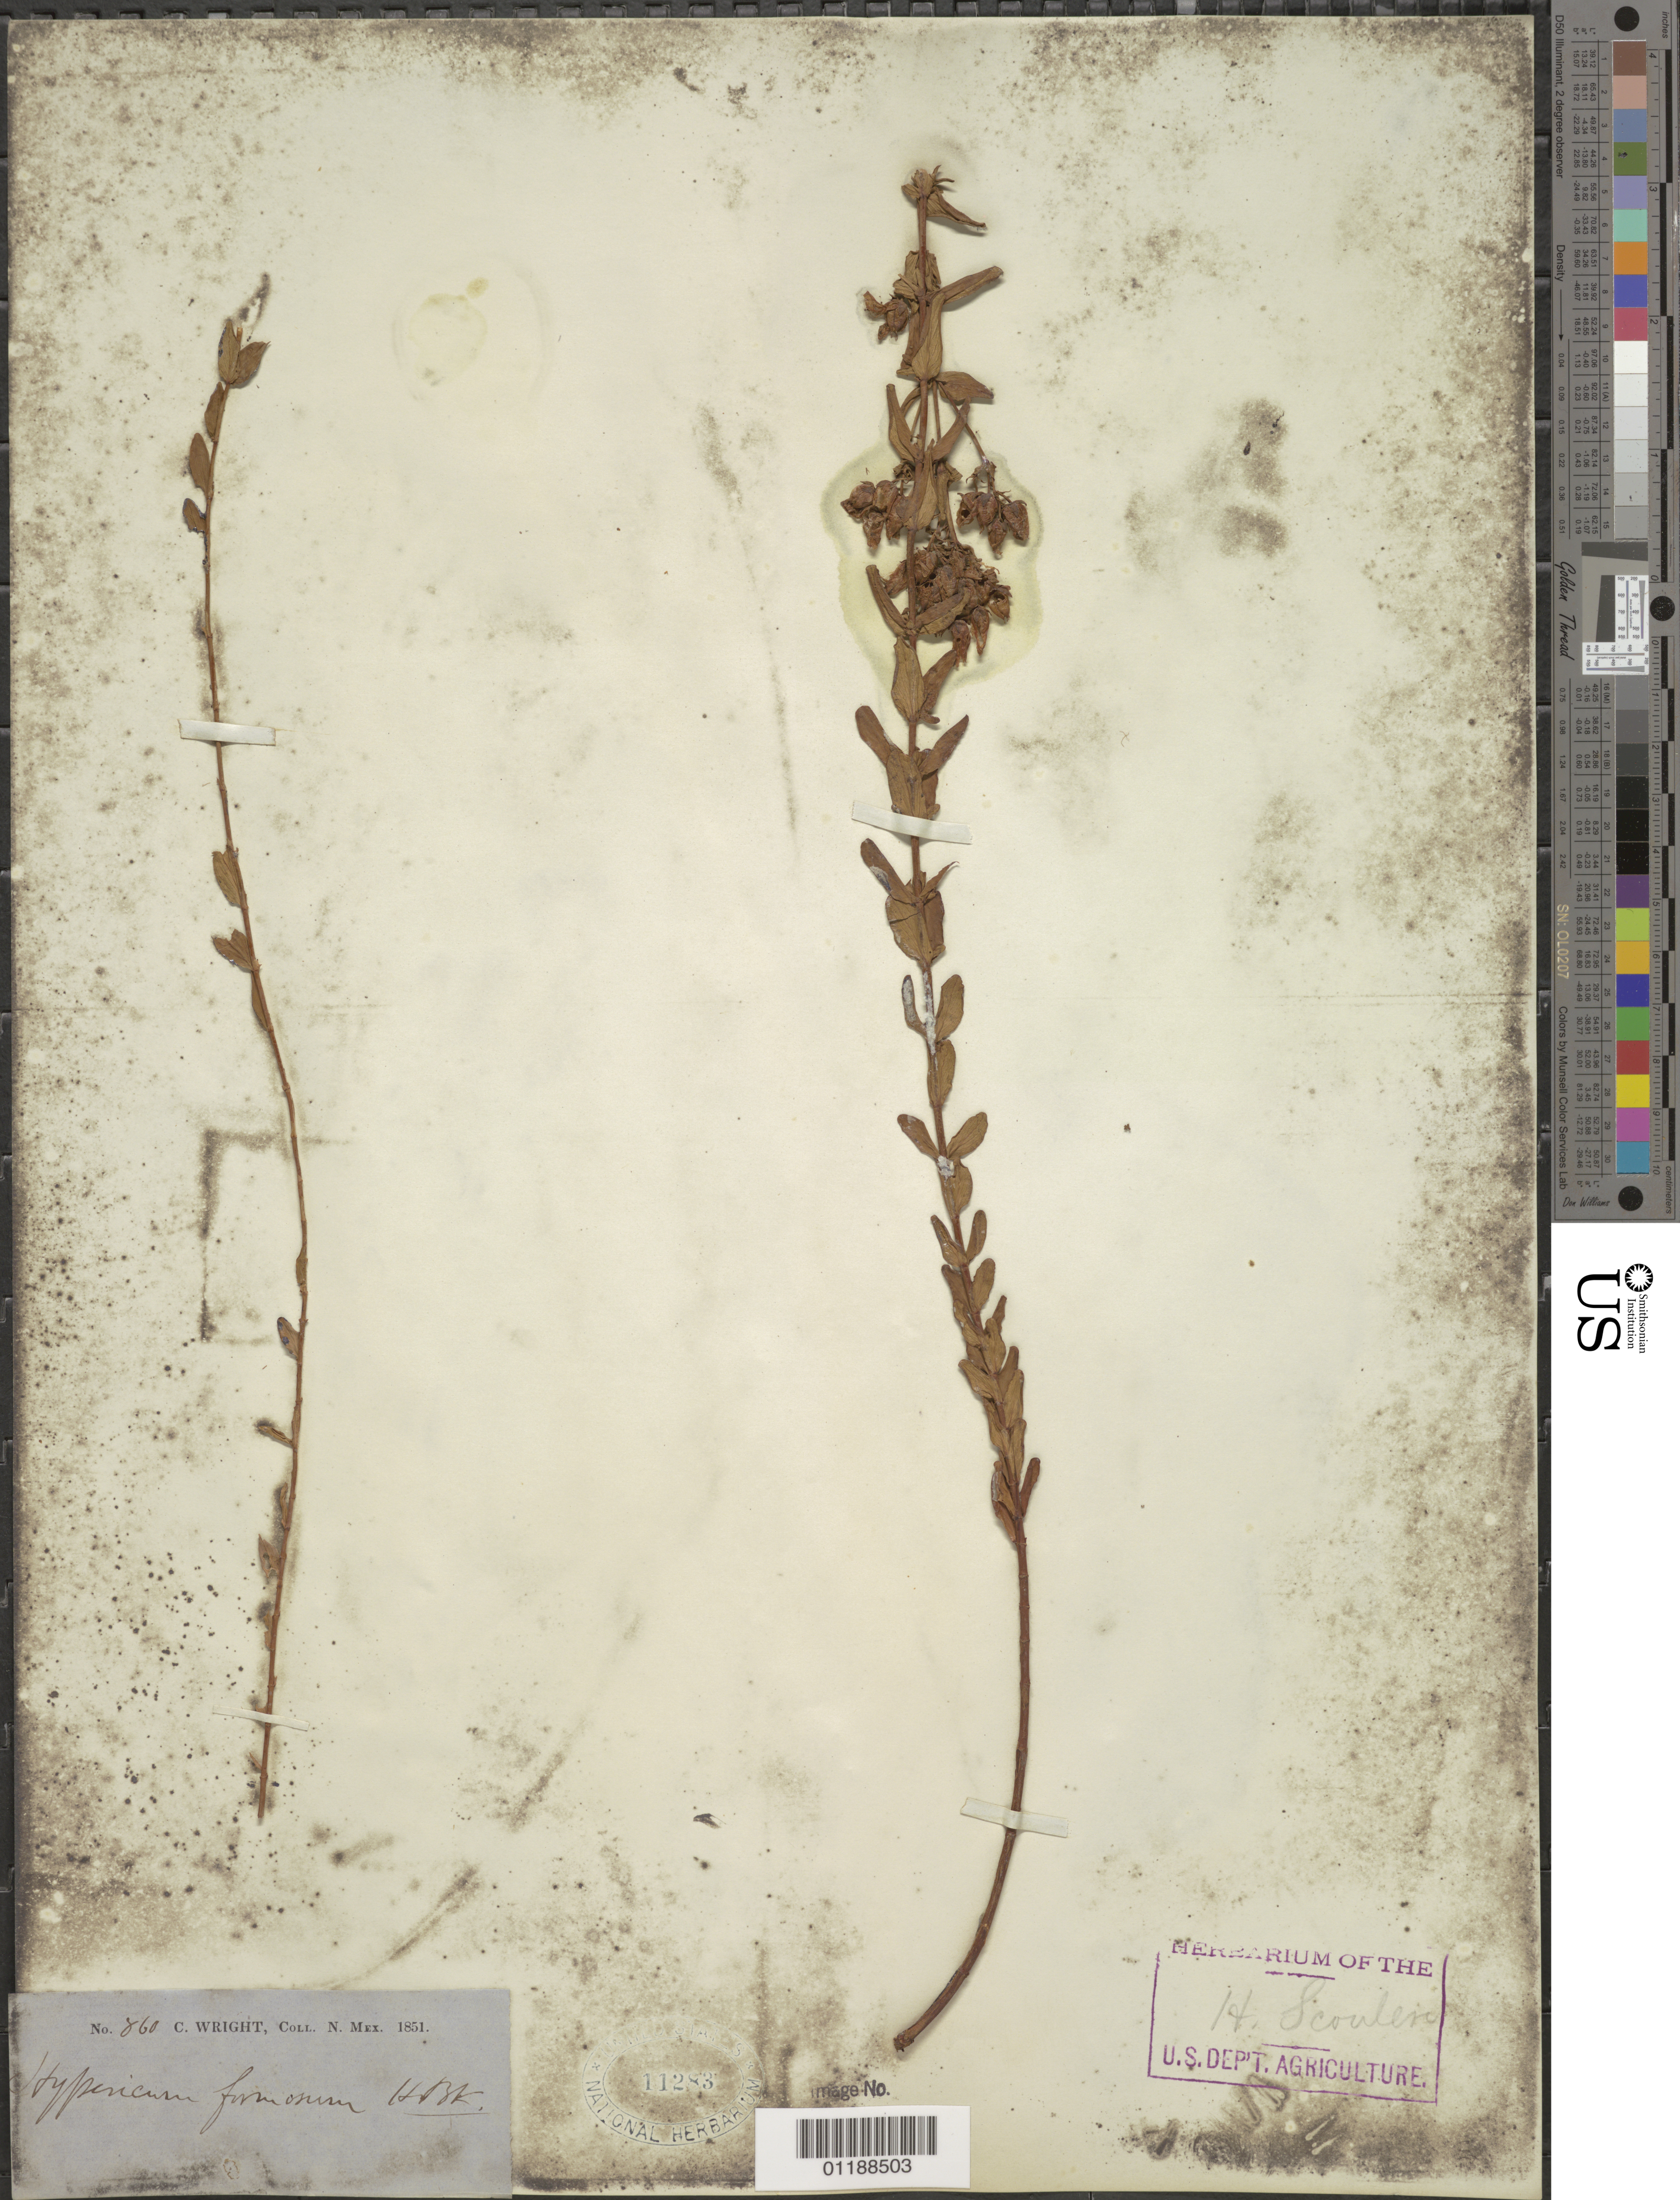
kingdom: Plantae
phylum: Tracheophyta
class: Magnoliopsida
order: Malpighiales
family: Hypericaceae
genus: Hypericum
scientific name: Hypericum formosum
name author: Kunth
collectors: C. Wright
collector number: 860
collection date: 1851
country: United States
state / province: New Mexico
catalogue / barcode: US 11283